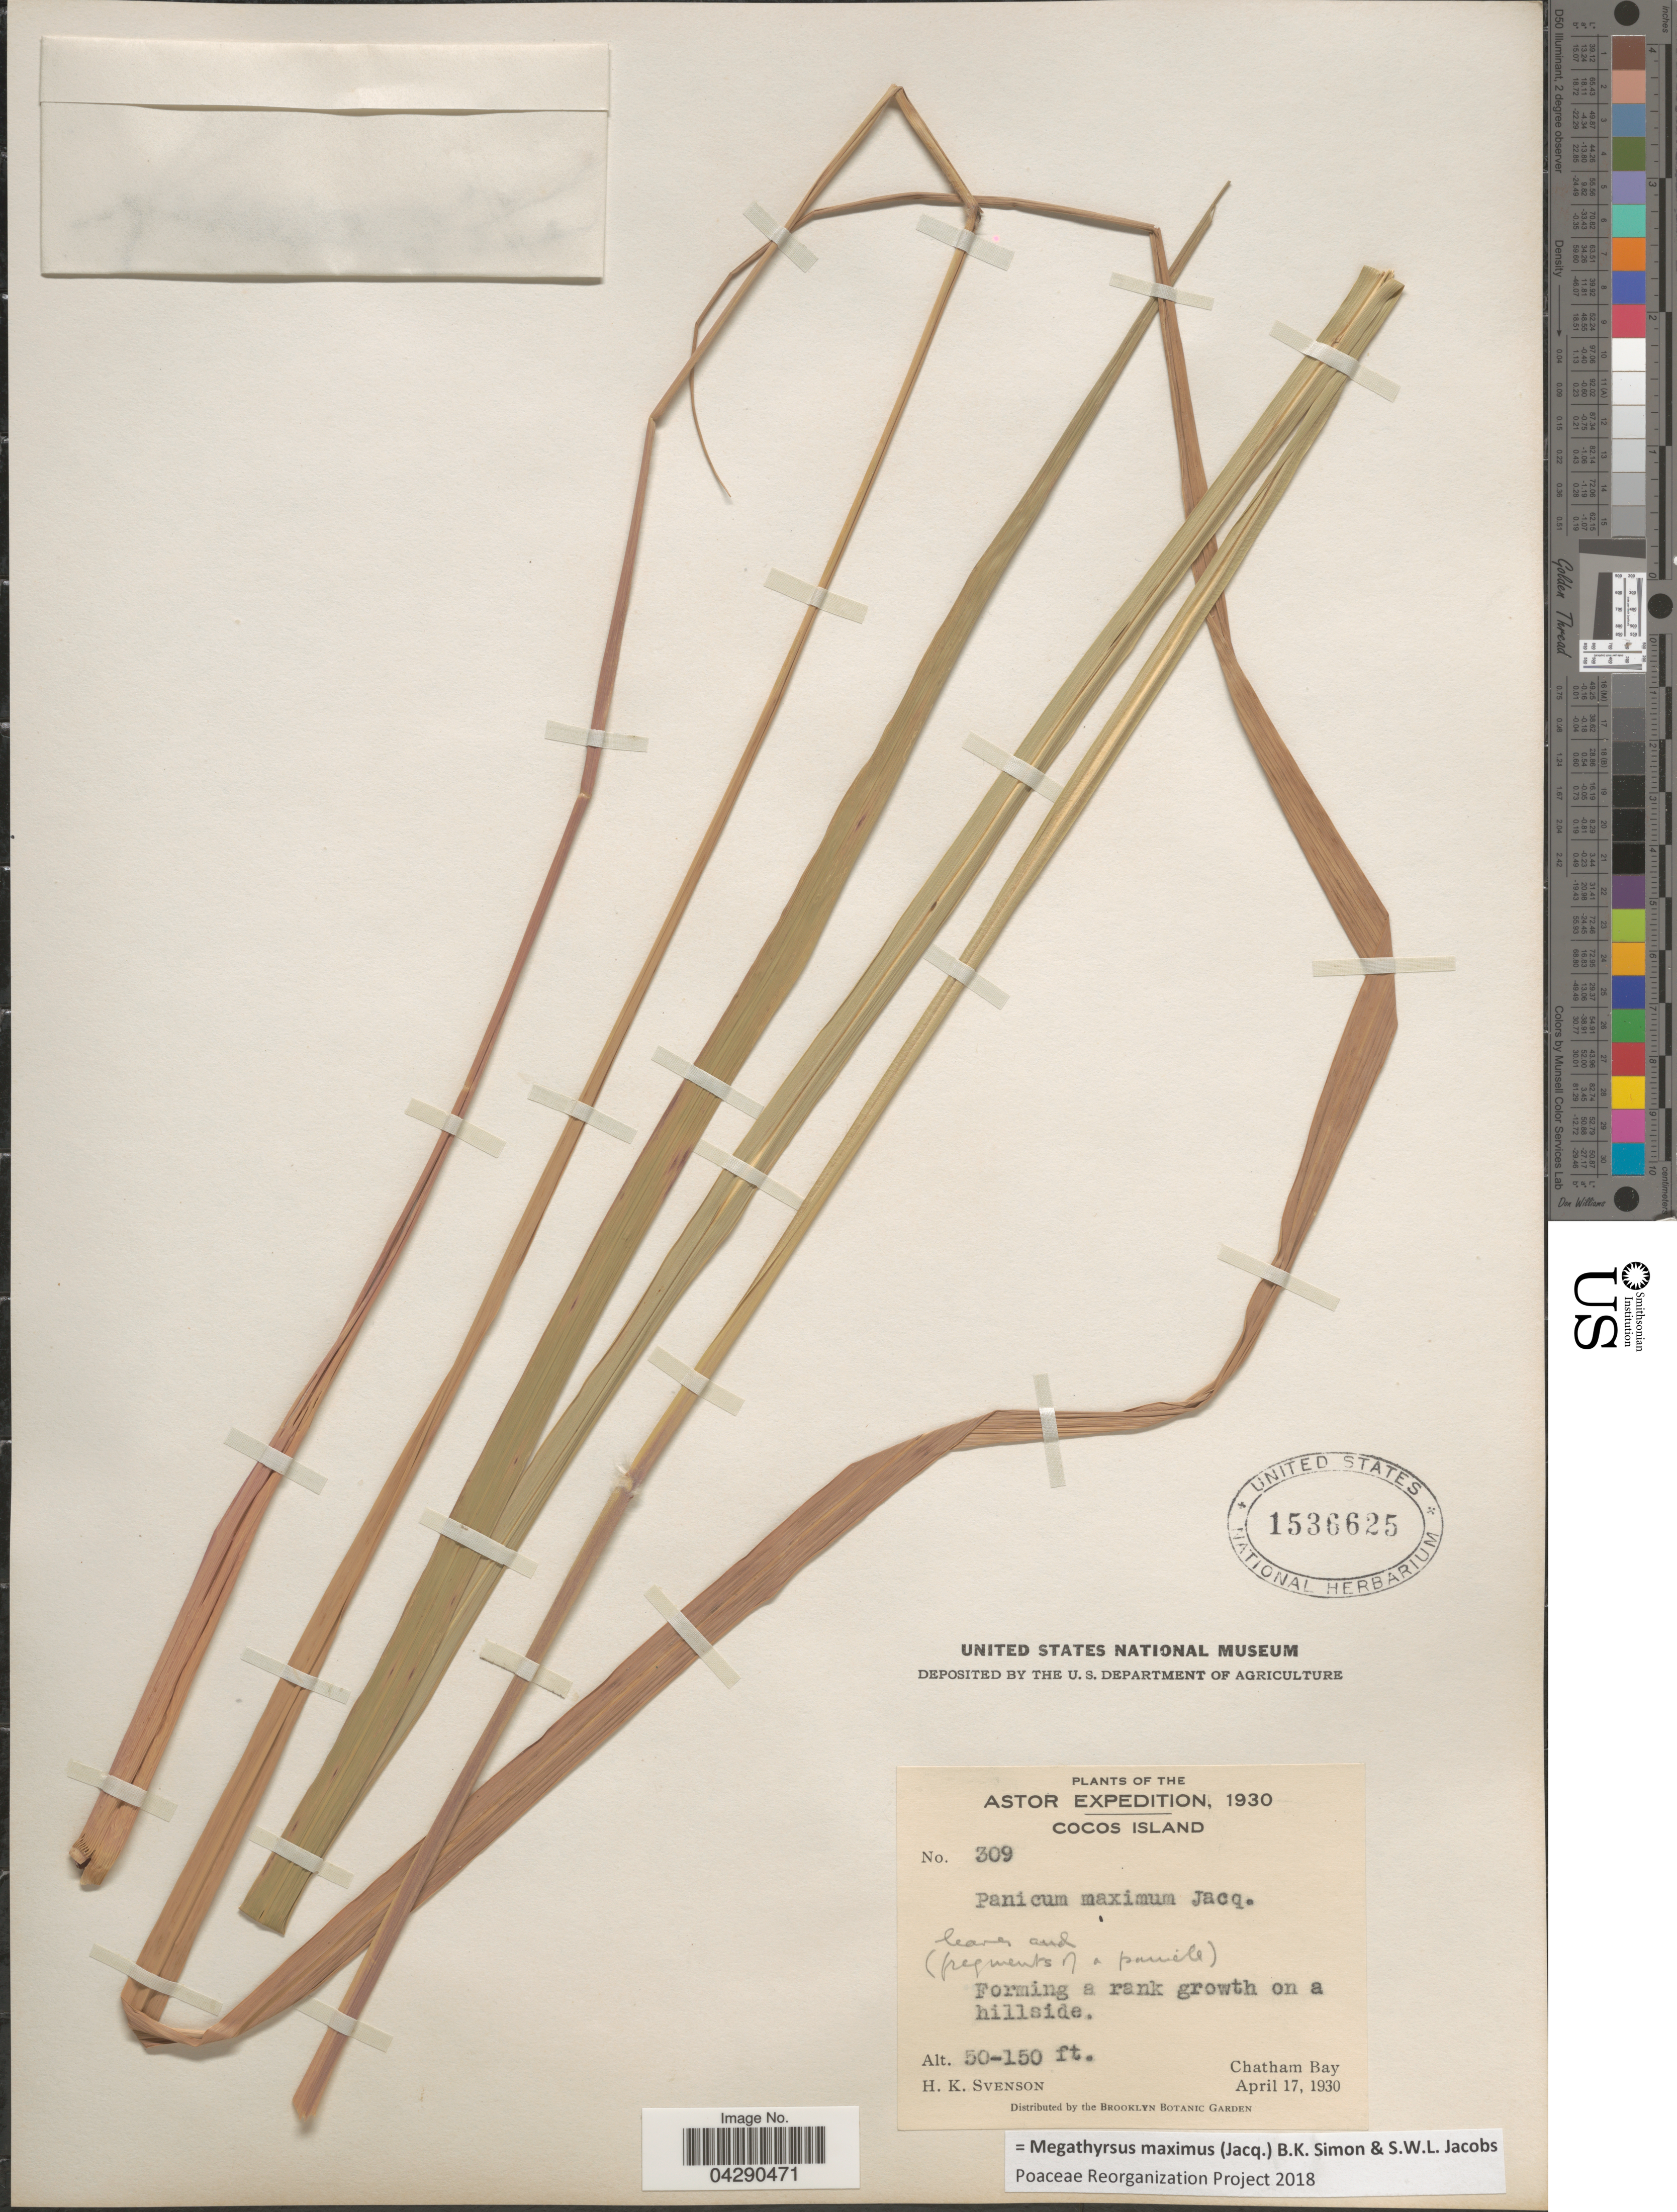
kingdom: Plantae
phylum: Tracheophyta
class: Liliopsida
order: Poales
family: Poaceae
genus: Megathyrsus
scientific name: Megathyrsus maximus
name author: (Jacq.) B.K. Simon & S.W.L. Jacobs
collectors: H. K. Svenson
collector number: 309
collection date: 1930-04-17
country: Central Am. Pac. Islands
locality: The Astor Expedition, 1930. Cocos Island. Chatham Bay.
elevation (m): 15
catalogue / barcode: US 1536625